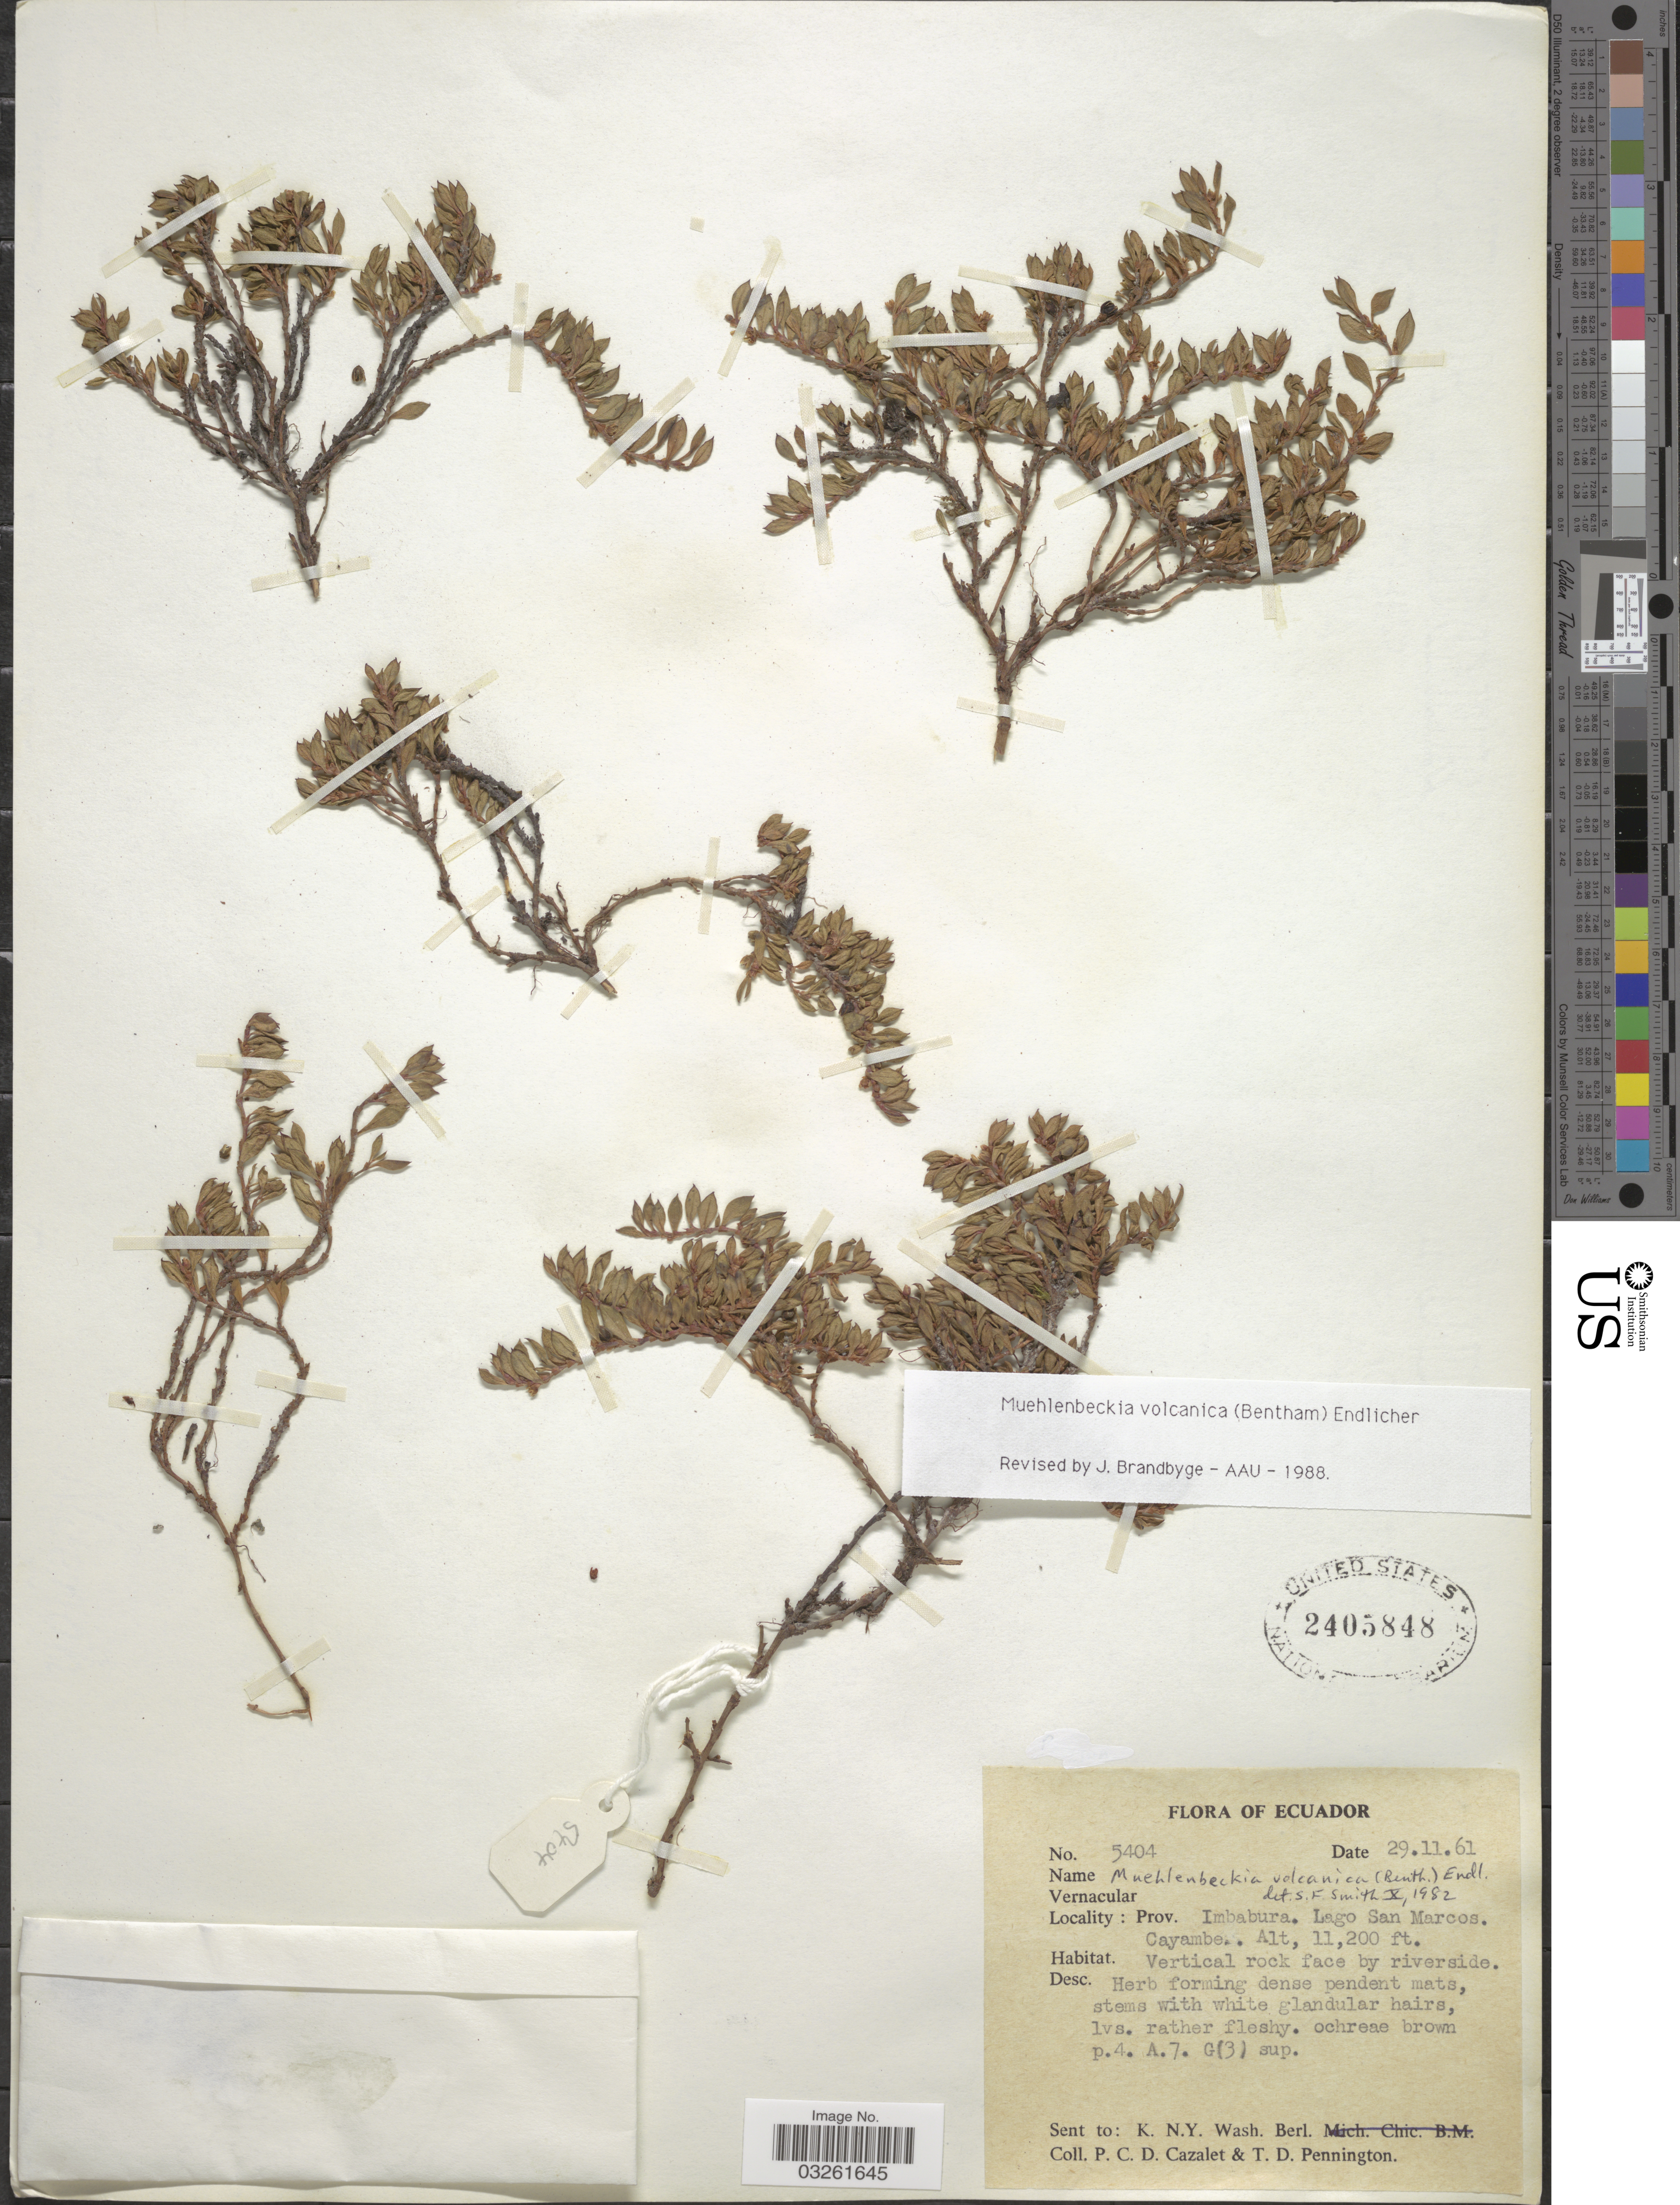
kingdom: Plantae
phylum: Tracheophyta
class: Magnoliopsida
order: Caryophyllales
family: Polygonaceae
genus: Muehlenbeckia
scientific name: Muehlenbeckia volcanica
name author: (Benth.) Endl.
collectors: P. C. D. Cazalet & T. D. Pennington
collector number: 5404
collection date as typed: Transcribed d/m/y: 29/11/61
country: Ecuador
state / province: Imbabura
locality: Lago San Marcos. Cayambe.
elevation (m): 3414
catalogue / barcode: US 2405848